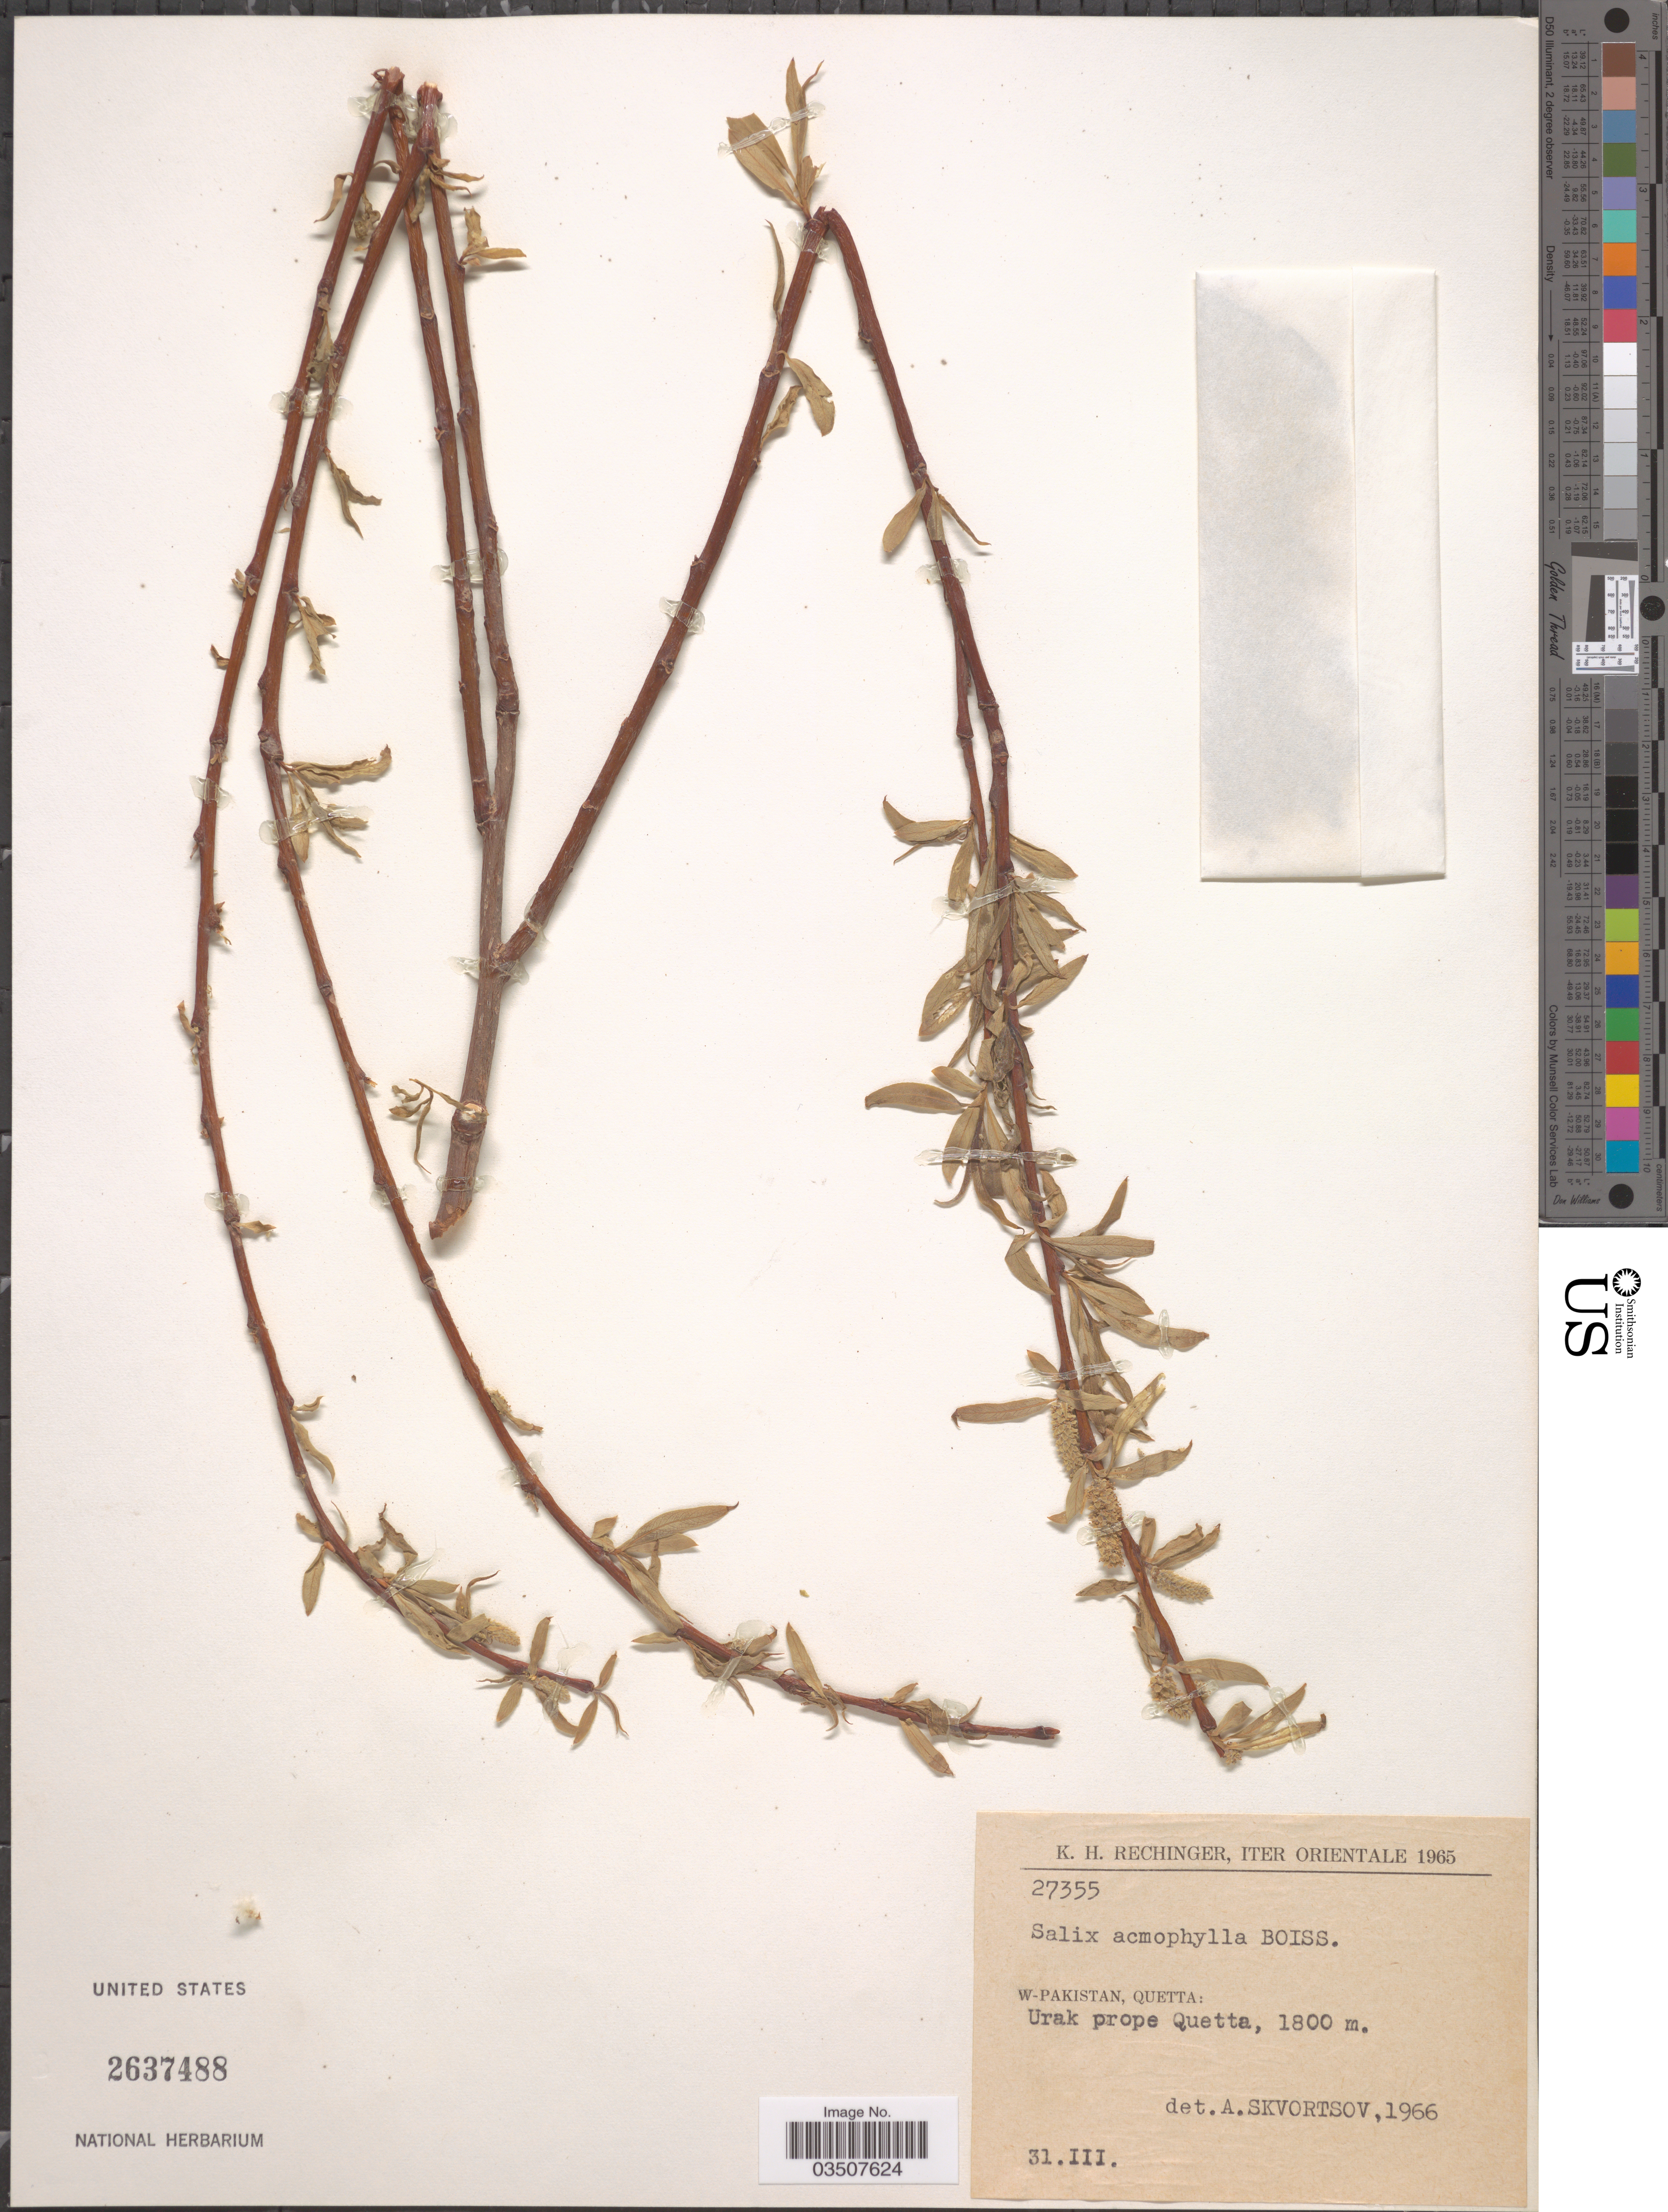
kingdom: Plantae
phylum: Tracheophyta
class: Magnoliopsida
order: Malpighiales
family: Salicaceae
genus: Salix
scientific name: Salix acmophylla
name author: Boiss.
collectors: K. H. Rechinger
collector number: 27355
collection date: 1965-03-31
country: Pakistan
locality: W-Pakistan, Quetta: Urak prope Quetta.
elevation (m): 1800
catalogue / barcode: US 2637488